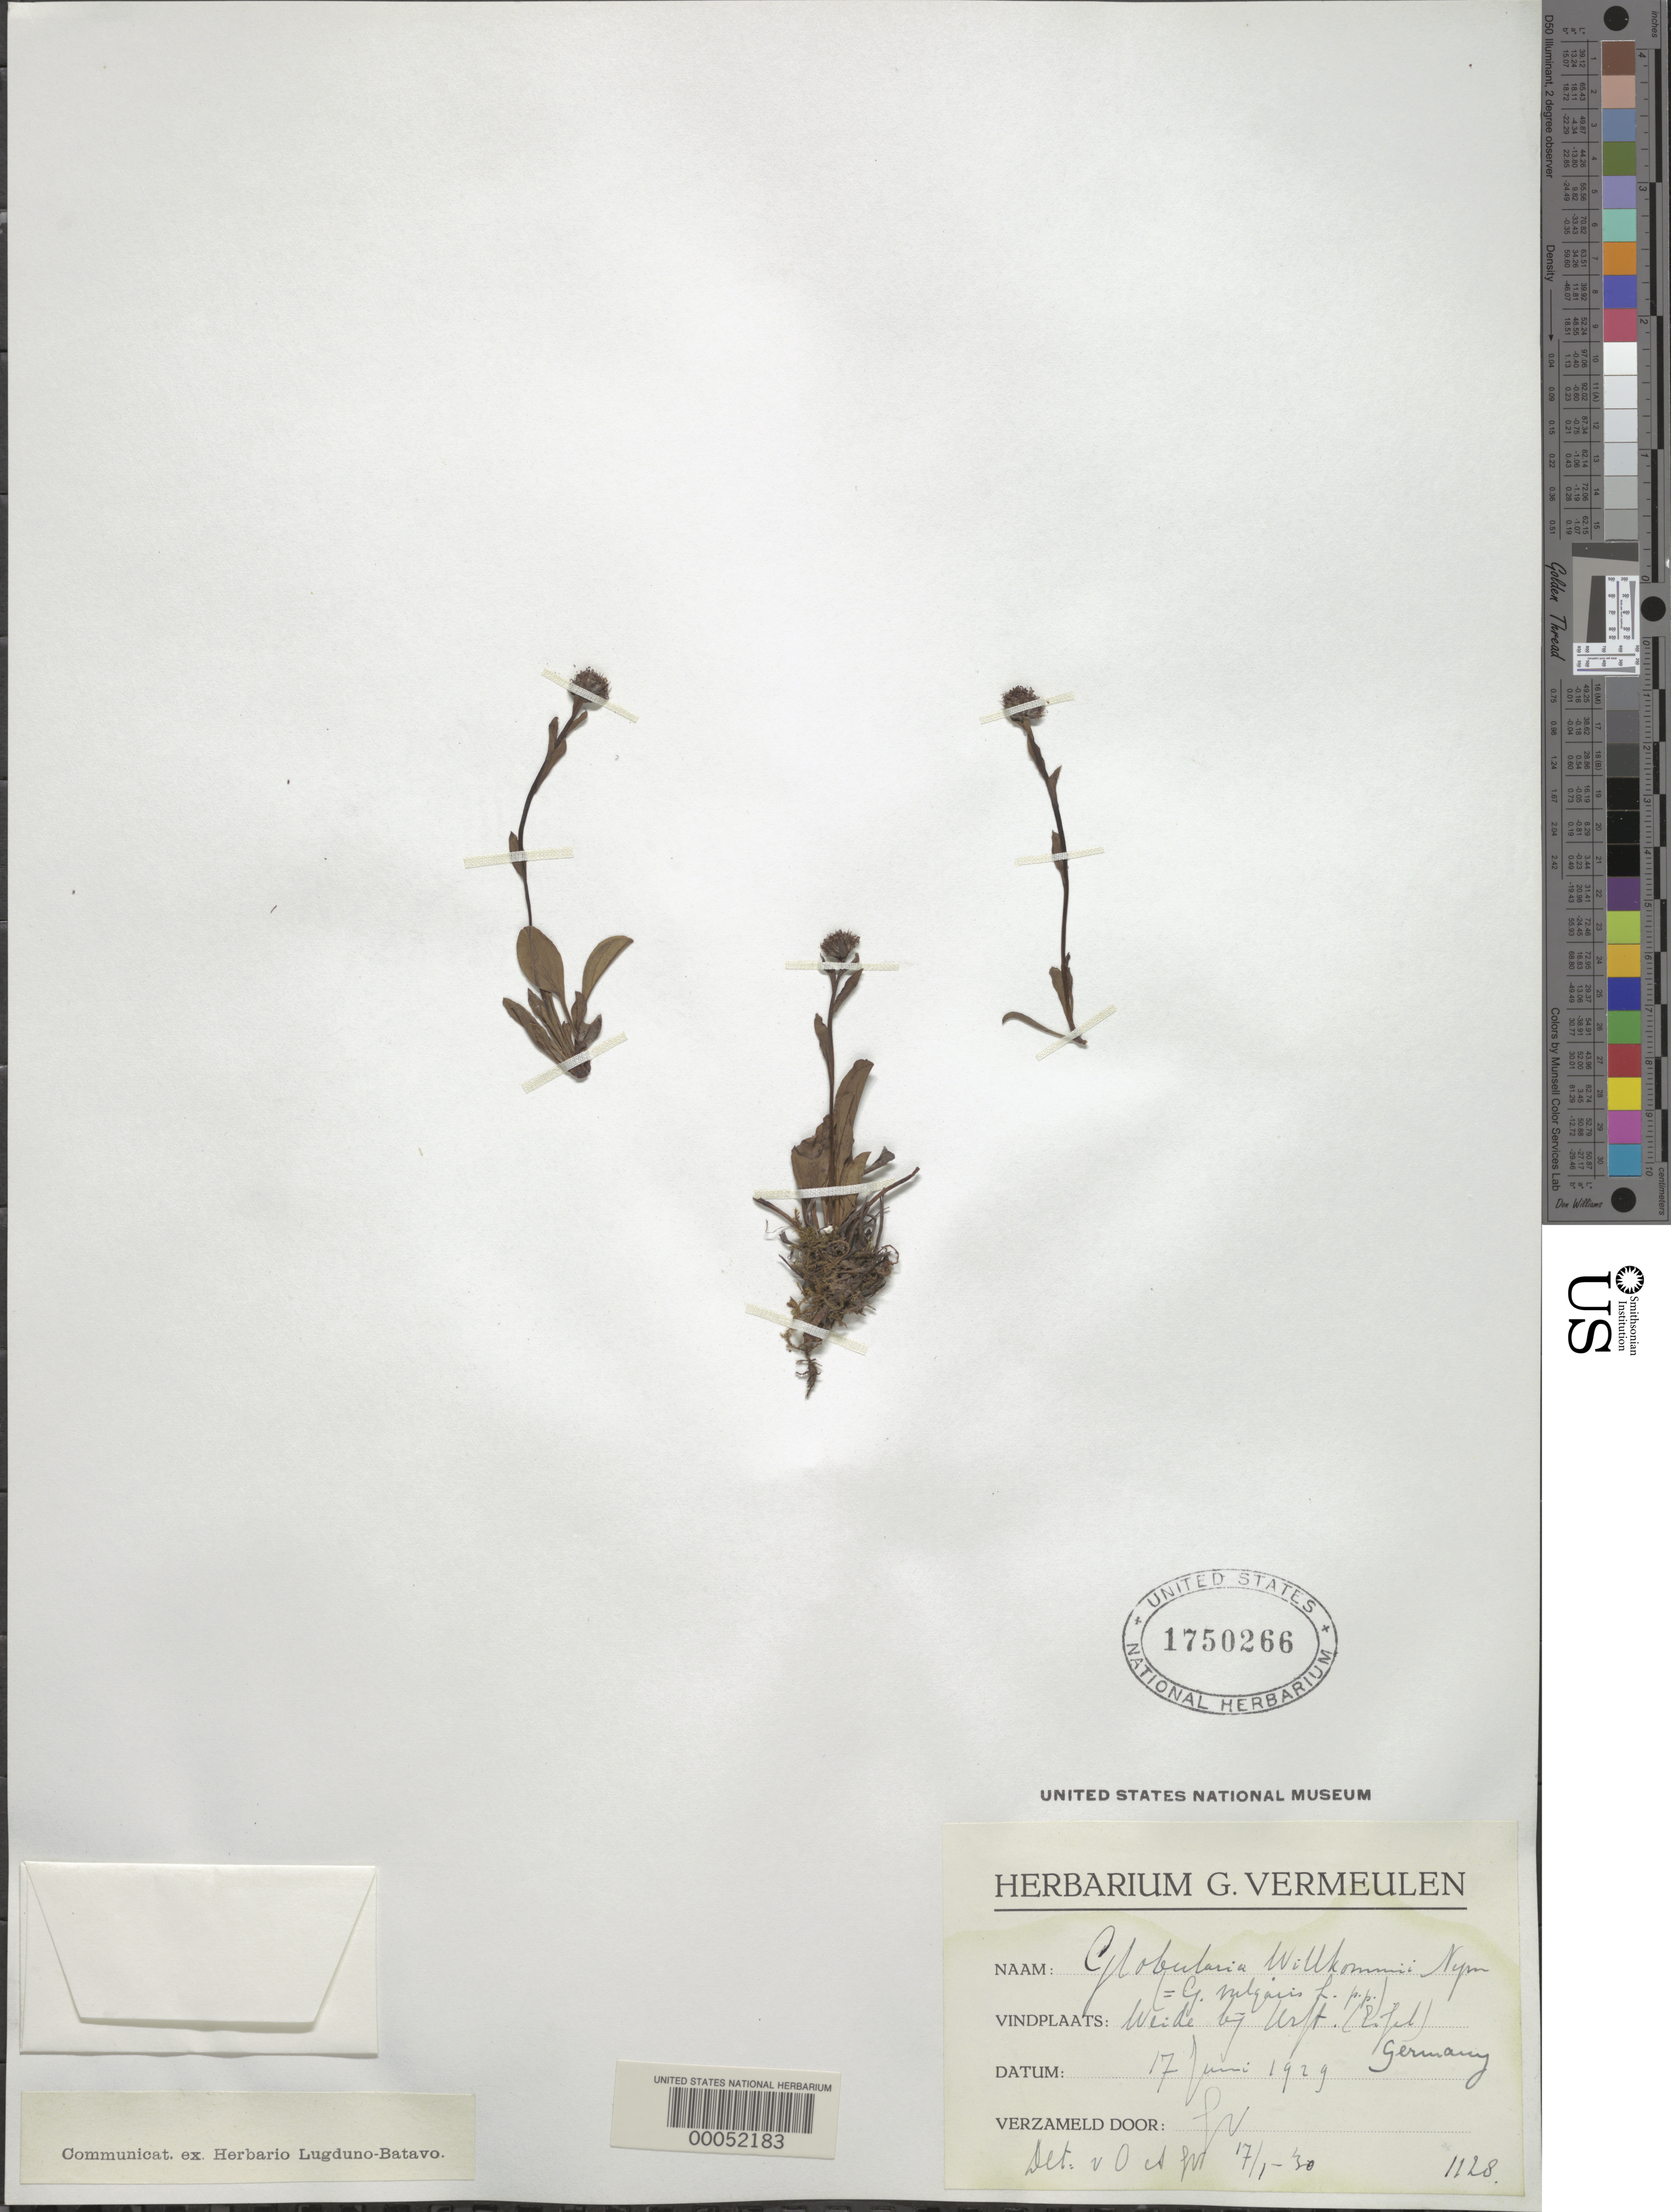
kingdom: Plantae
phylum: Tracheophyta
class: Magnoliopsida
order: Lamiales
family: Plantaginaceae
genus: Globularia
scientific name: Globularia willkommii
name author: Nyman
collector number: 1128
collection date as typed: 17 Jun 1929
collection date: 1929-06-17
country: Germany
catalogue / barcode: US 1750266